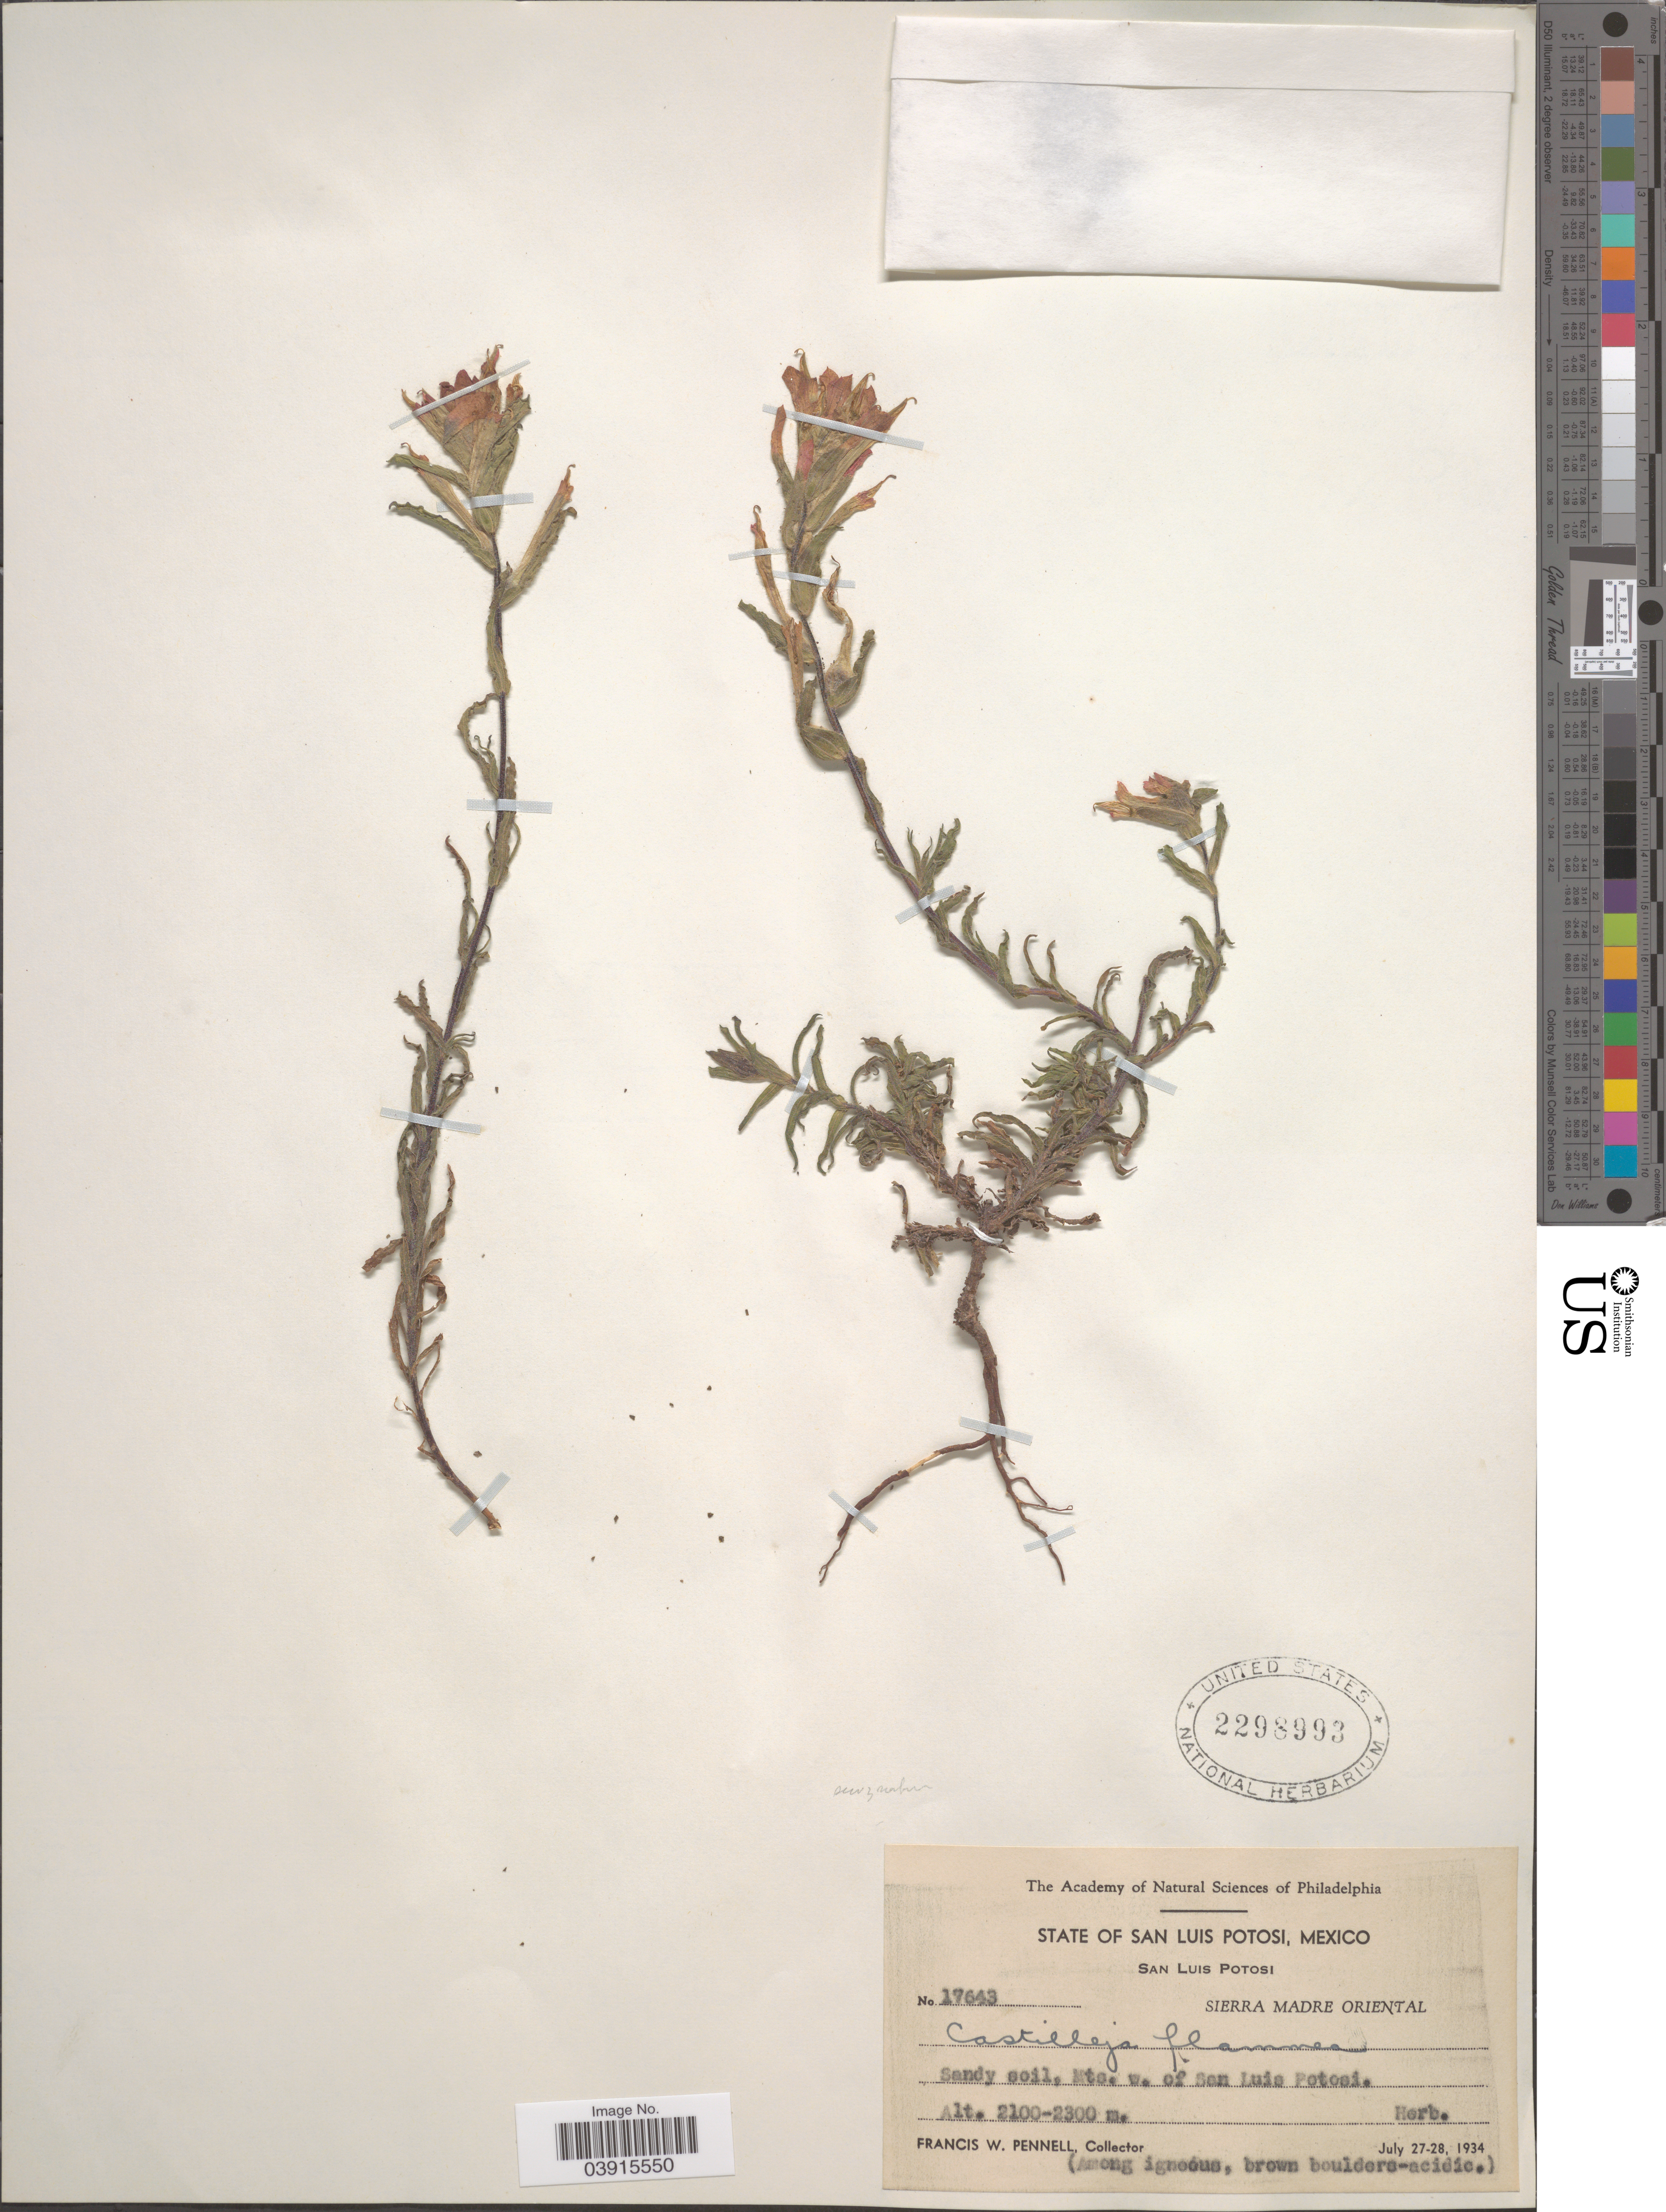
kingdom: Plantae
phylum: Tracheophyta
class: Magnoliopsida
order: Lamiales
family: Orobanchaceae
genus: Castilleja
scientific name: Castilleja scorzonerifolia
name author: Kunth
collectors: F. W. Pennell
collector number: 17643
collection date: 1934-07-27/1934-07-28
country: Mexico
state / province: San Luis Potosí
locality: Sierra Madre Oriental. Mts. w. of San Luis Potosi.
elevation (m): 2100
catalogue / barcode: US 2298993